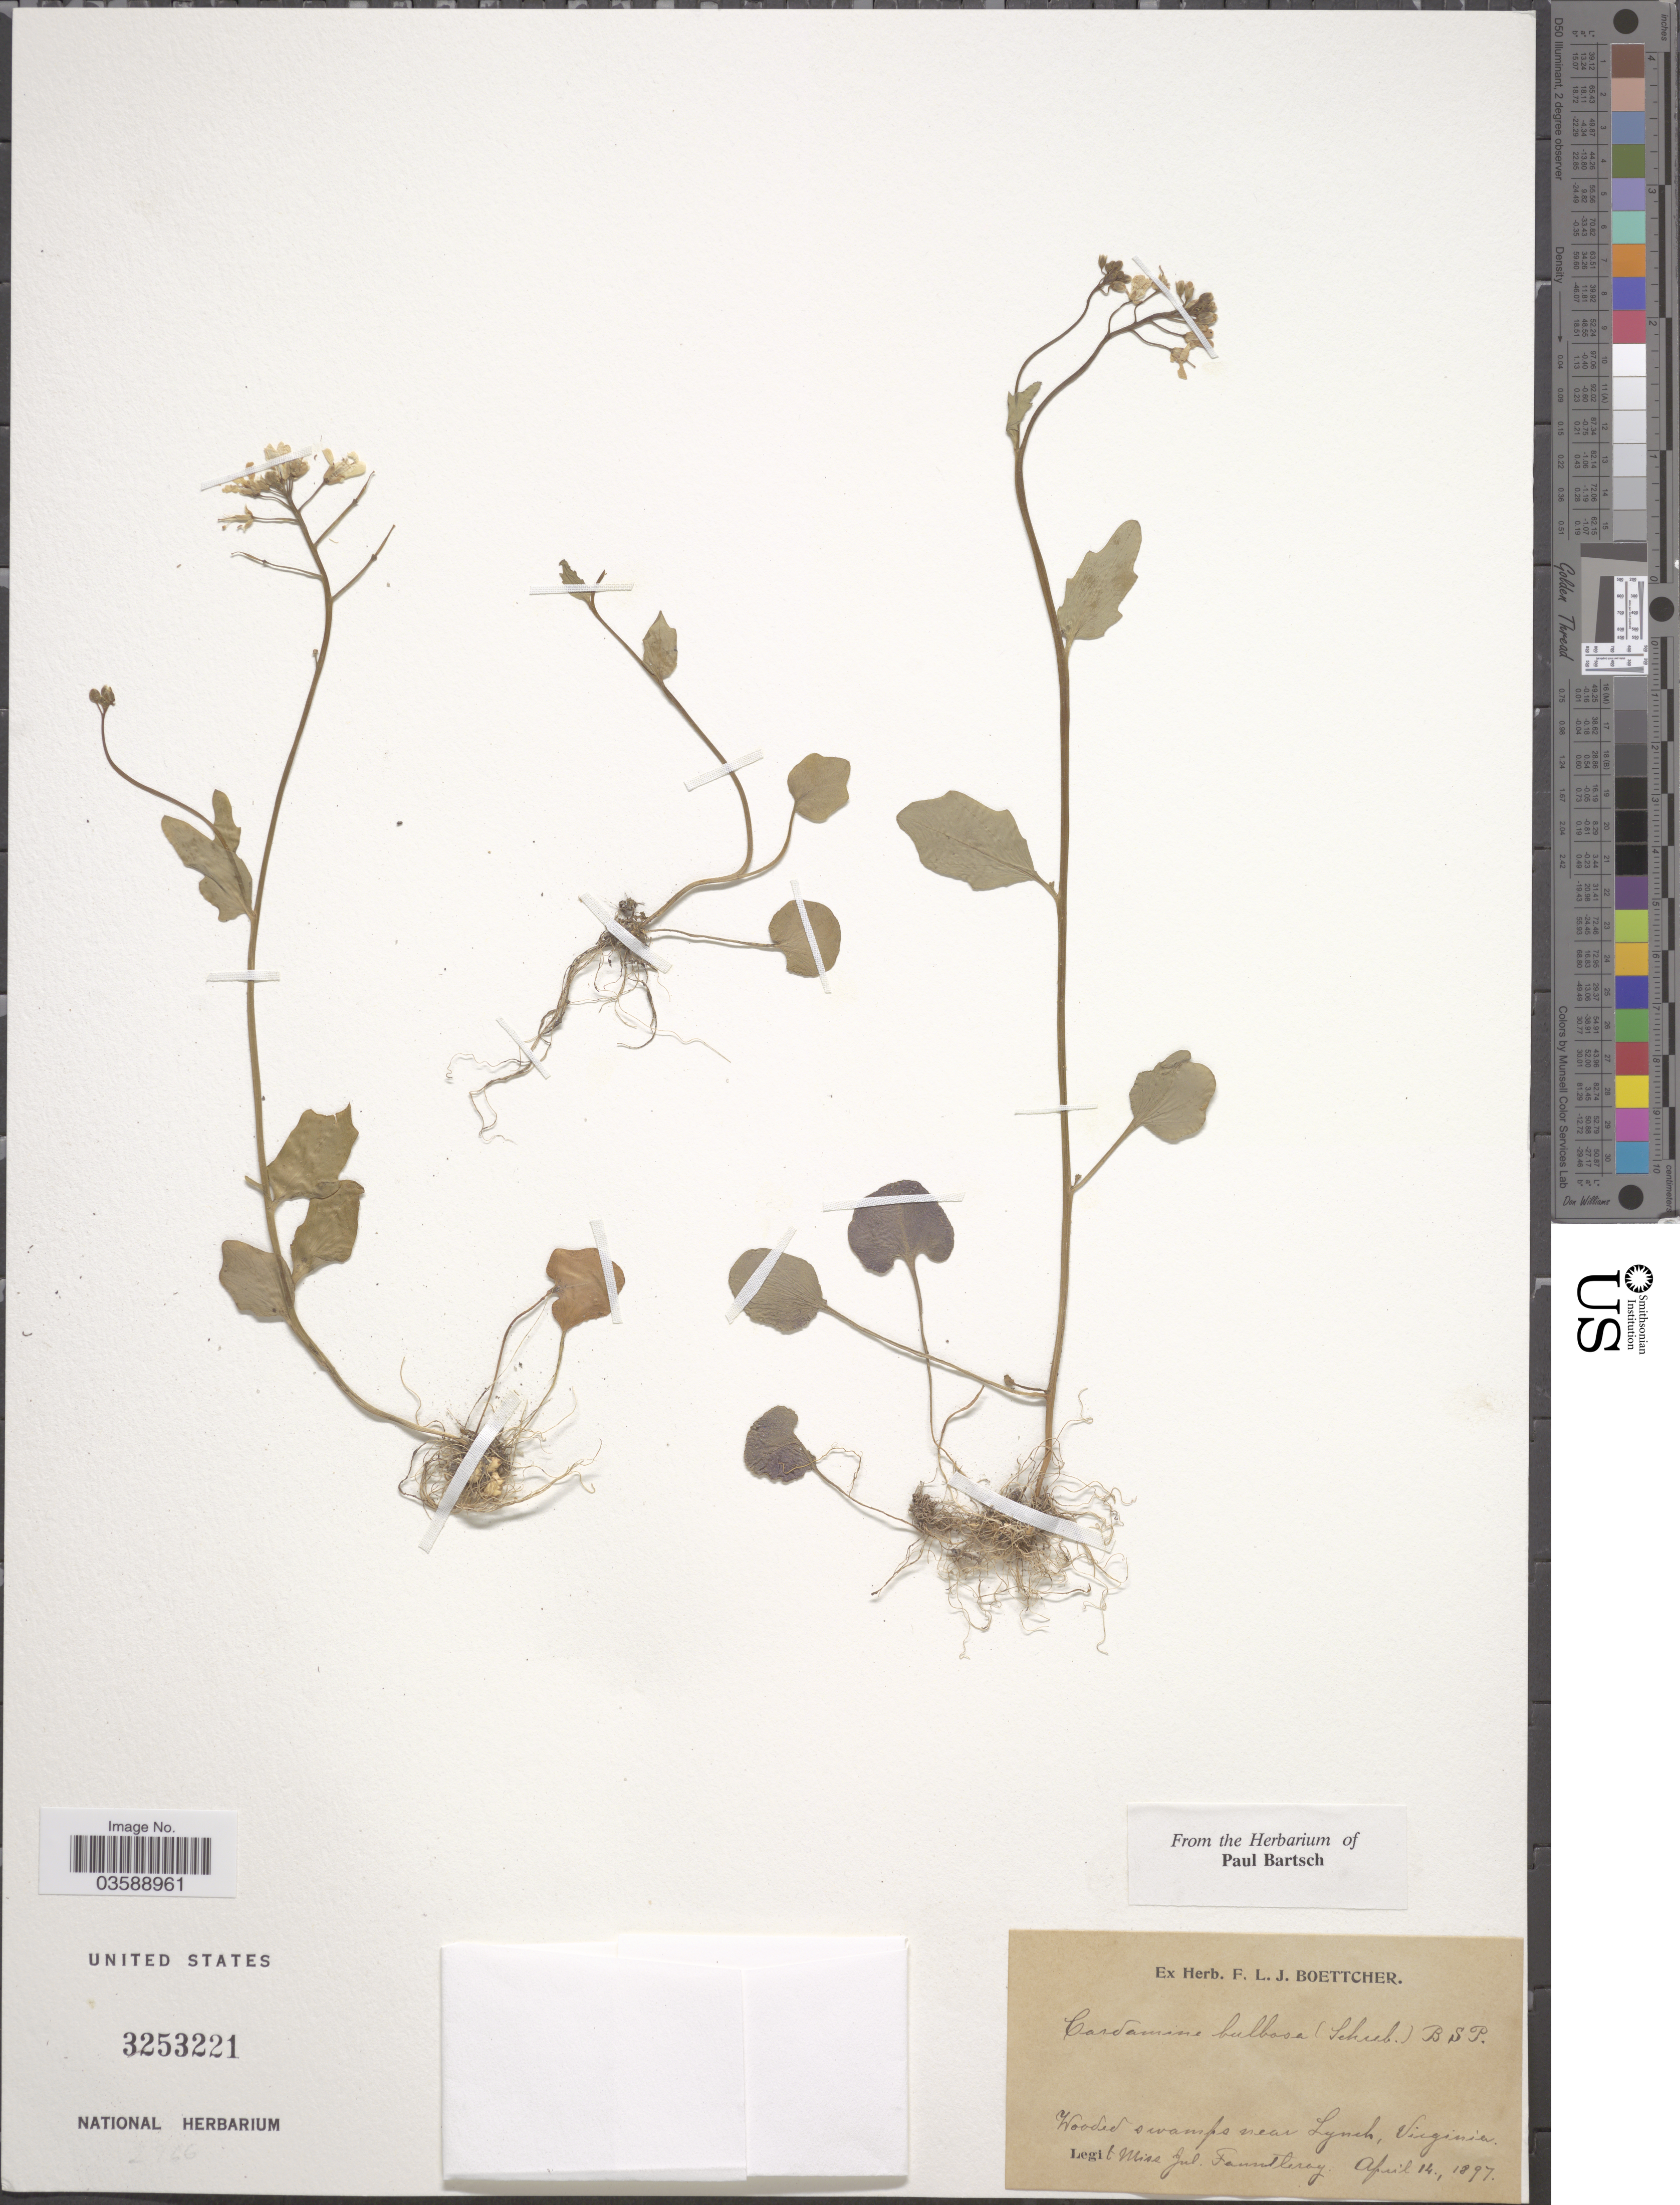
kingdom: Plantae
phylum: Tracheophyta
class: Magnoliopsida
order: Brassicales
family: Brassicaceae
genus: Cardamine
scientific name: Cardamine bulbosa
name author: (Schreb. ex Muhl.) Britton et al.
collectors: J. Fauntleroy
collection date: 1897-04-14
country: United States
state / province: Virginia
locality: Wooded swamps near Lynch.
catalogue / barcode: US 3253221